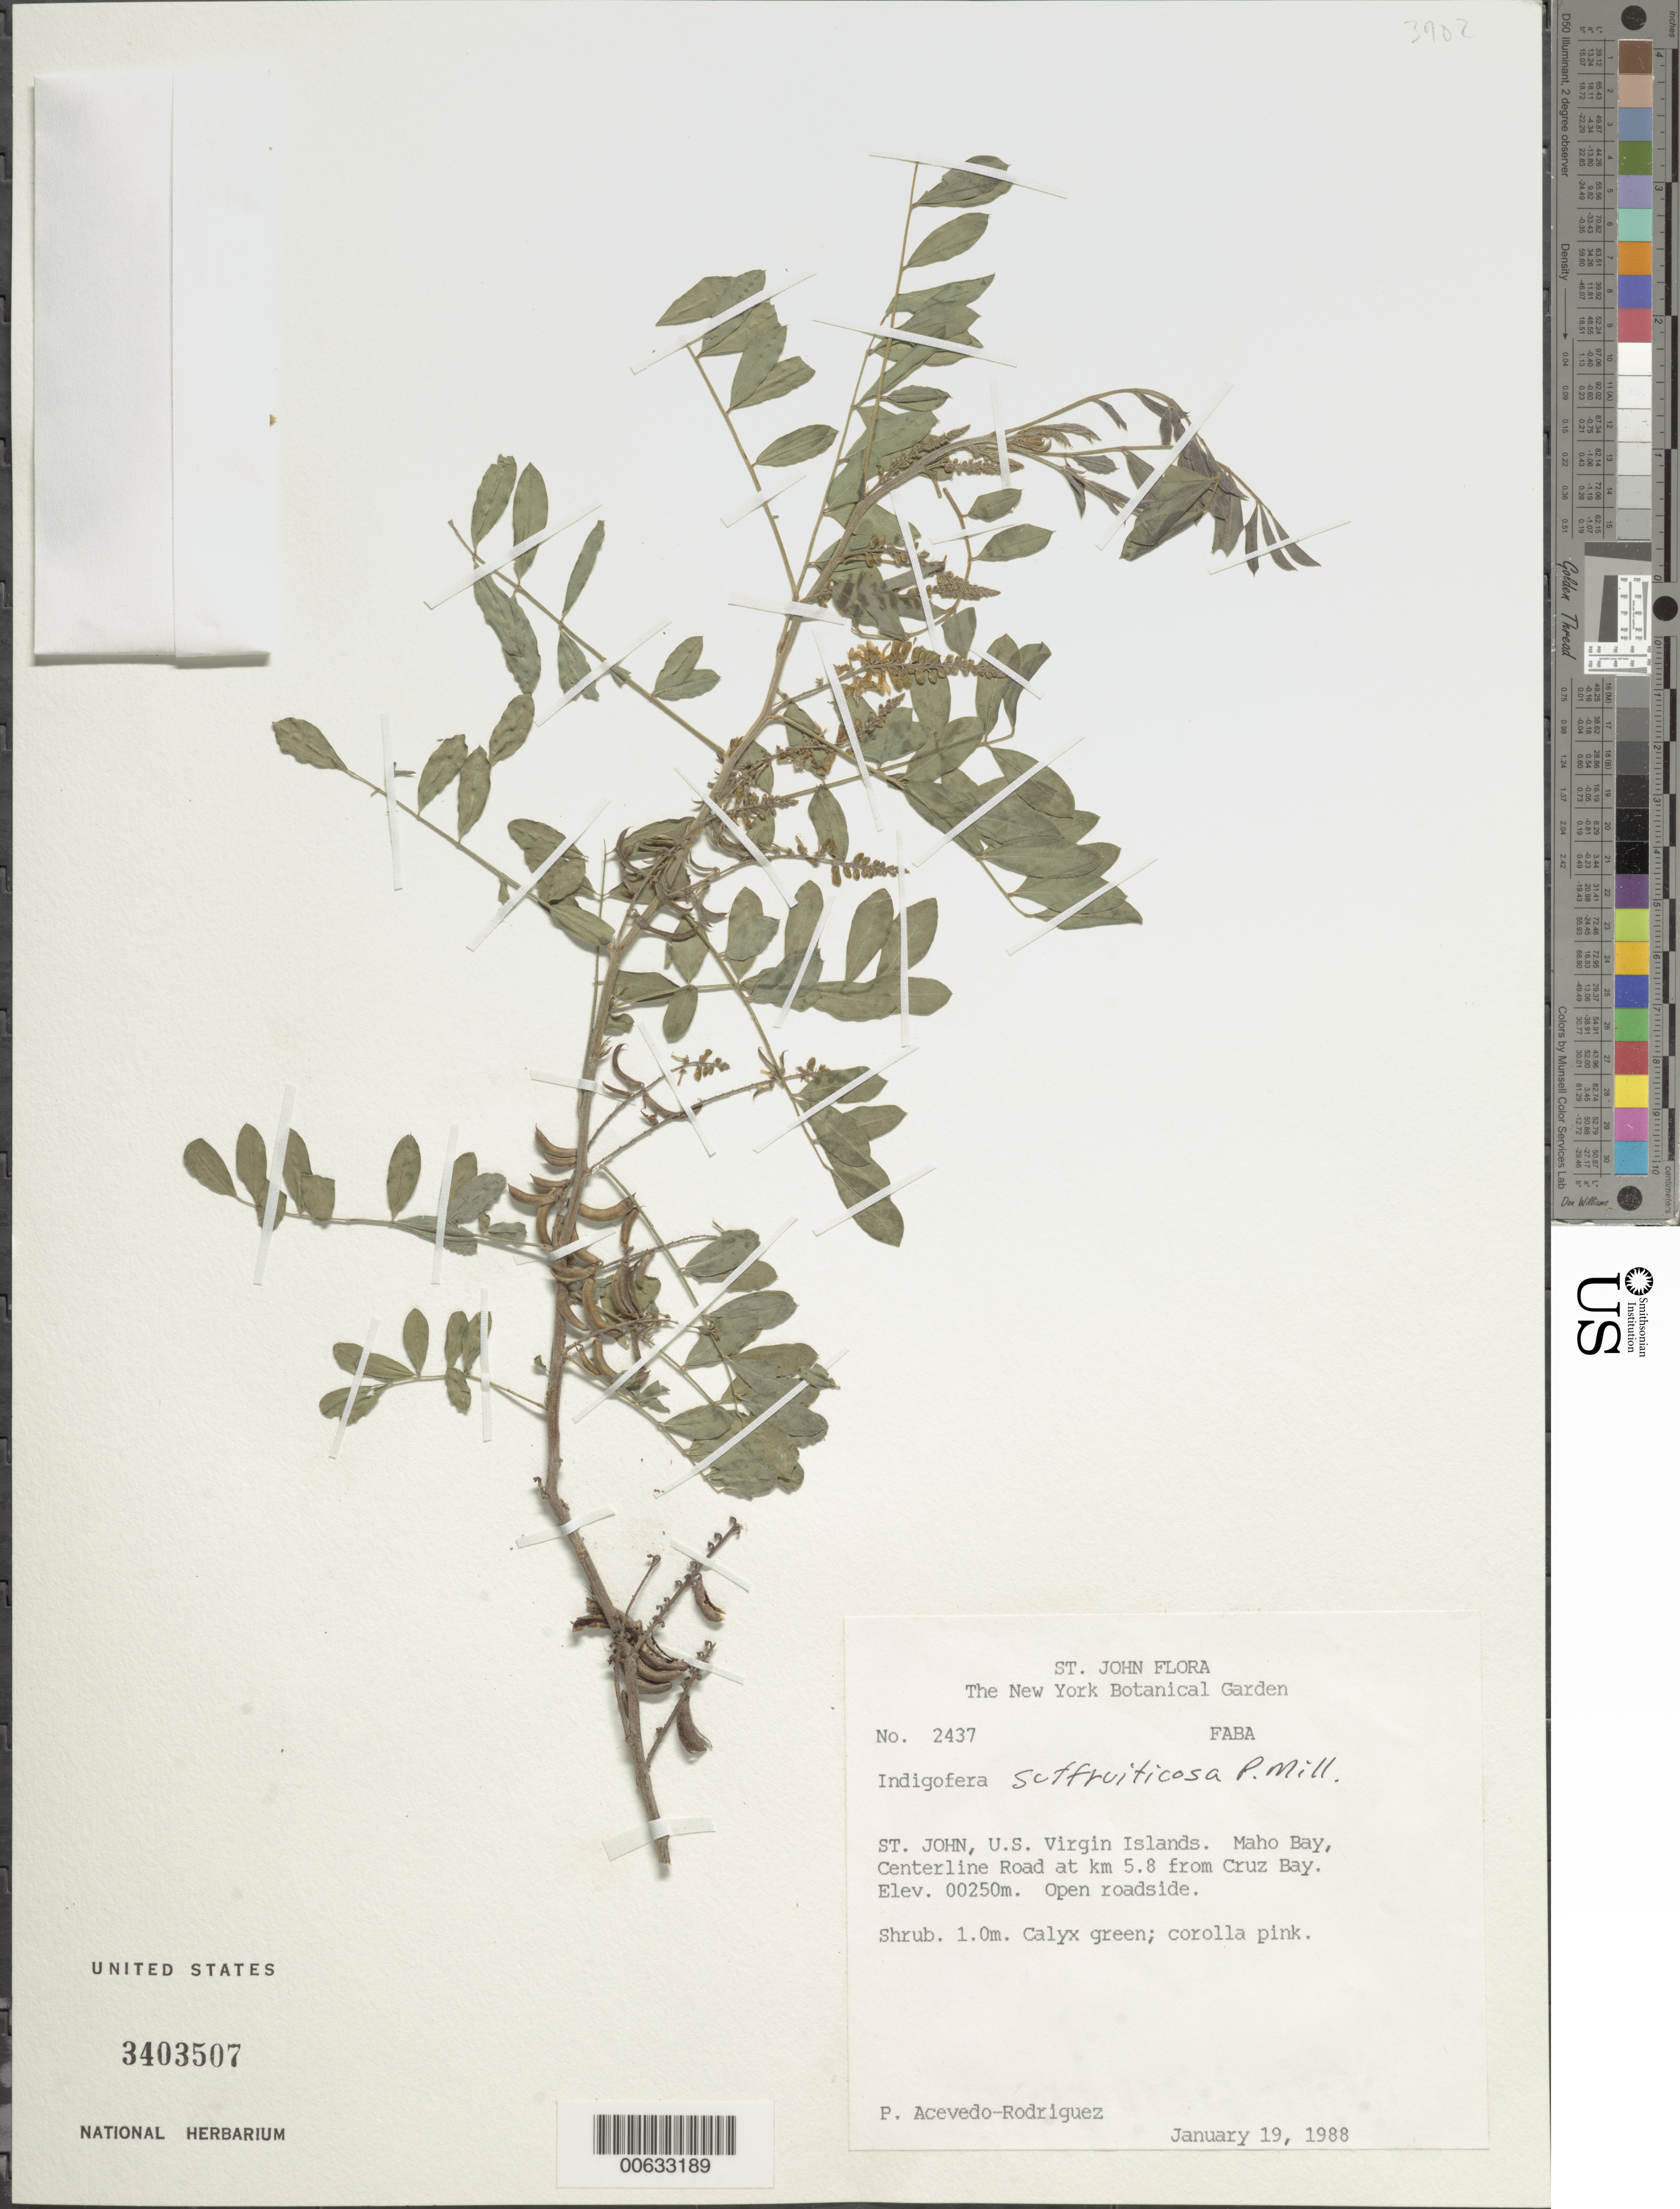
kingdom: Plantae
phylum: Tracheophyta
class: Magnoliopsida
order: Fabales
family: Fabaceae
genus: Indigofera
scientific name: Indigofera suffruticosa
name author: Mill.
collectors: P. Acevedo-Rodr.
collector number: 2437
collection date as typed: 19 Jan 1988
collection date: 1988-01-19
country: U.S. Virgin Islands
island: St. John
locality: Maho Bay Quarter; Center Line Road at km 5.8 from Cruz Bay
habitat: Open roadside.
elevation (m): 250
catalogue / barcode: US 3403507